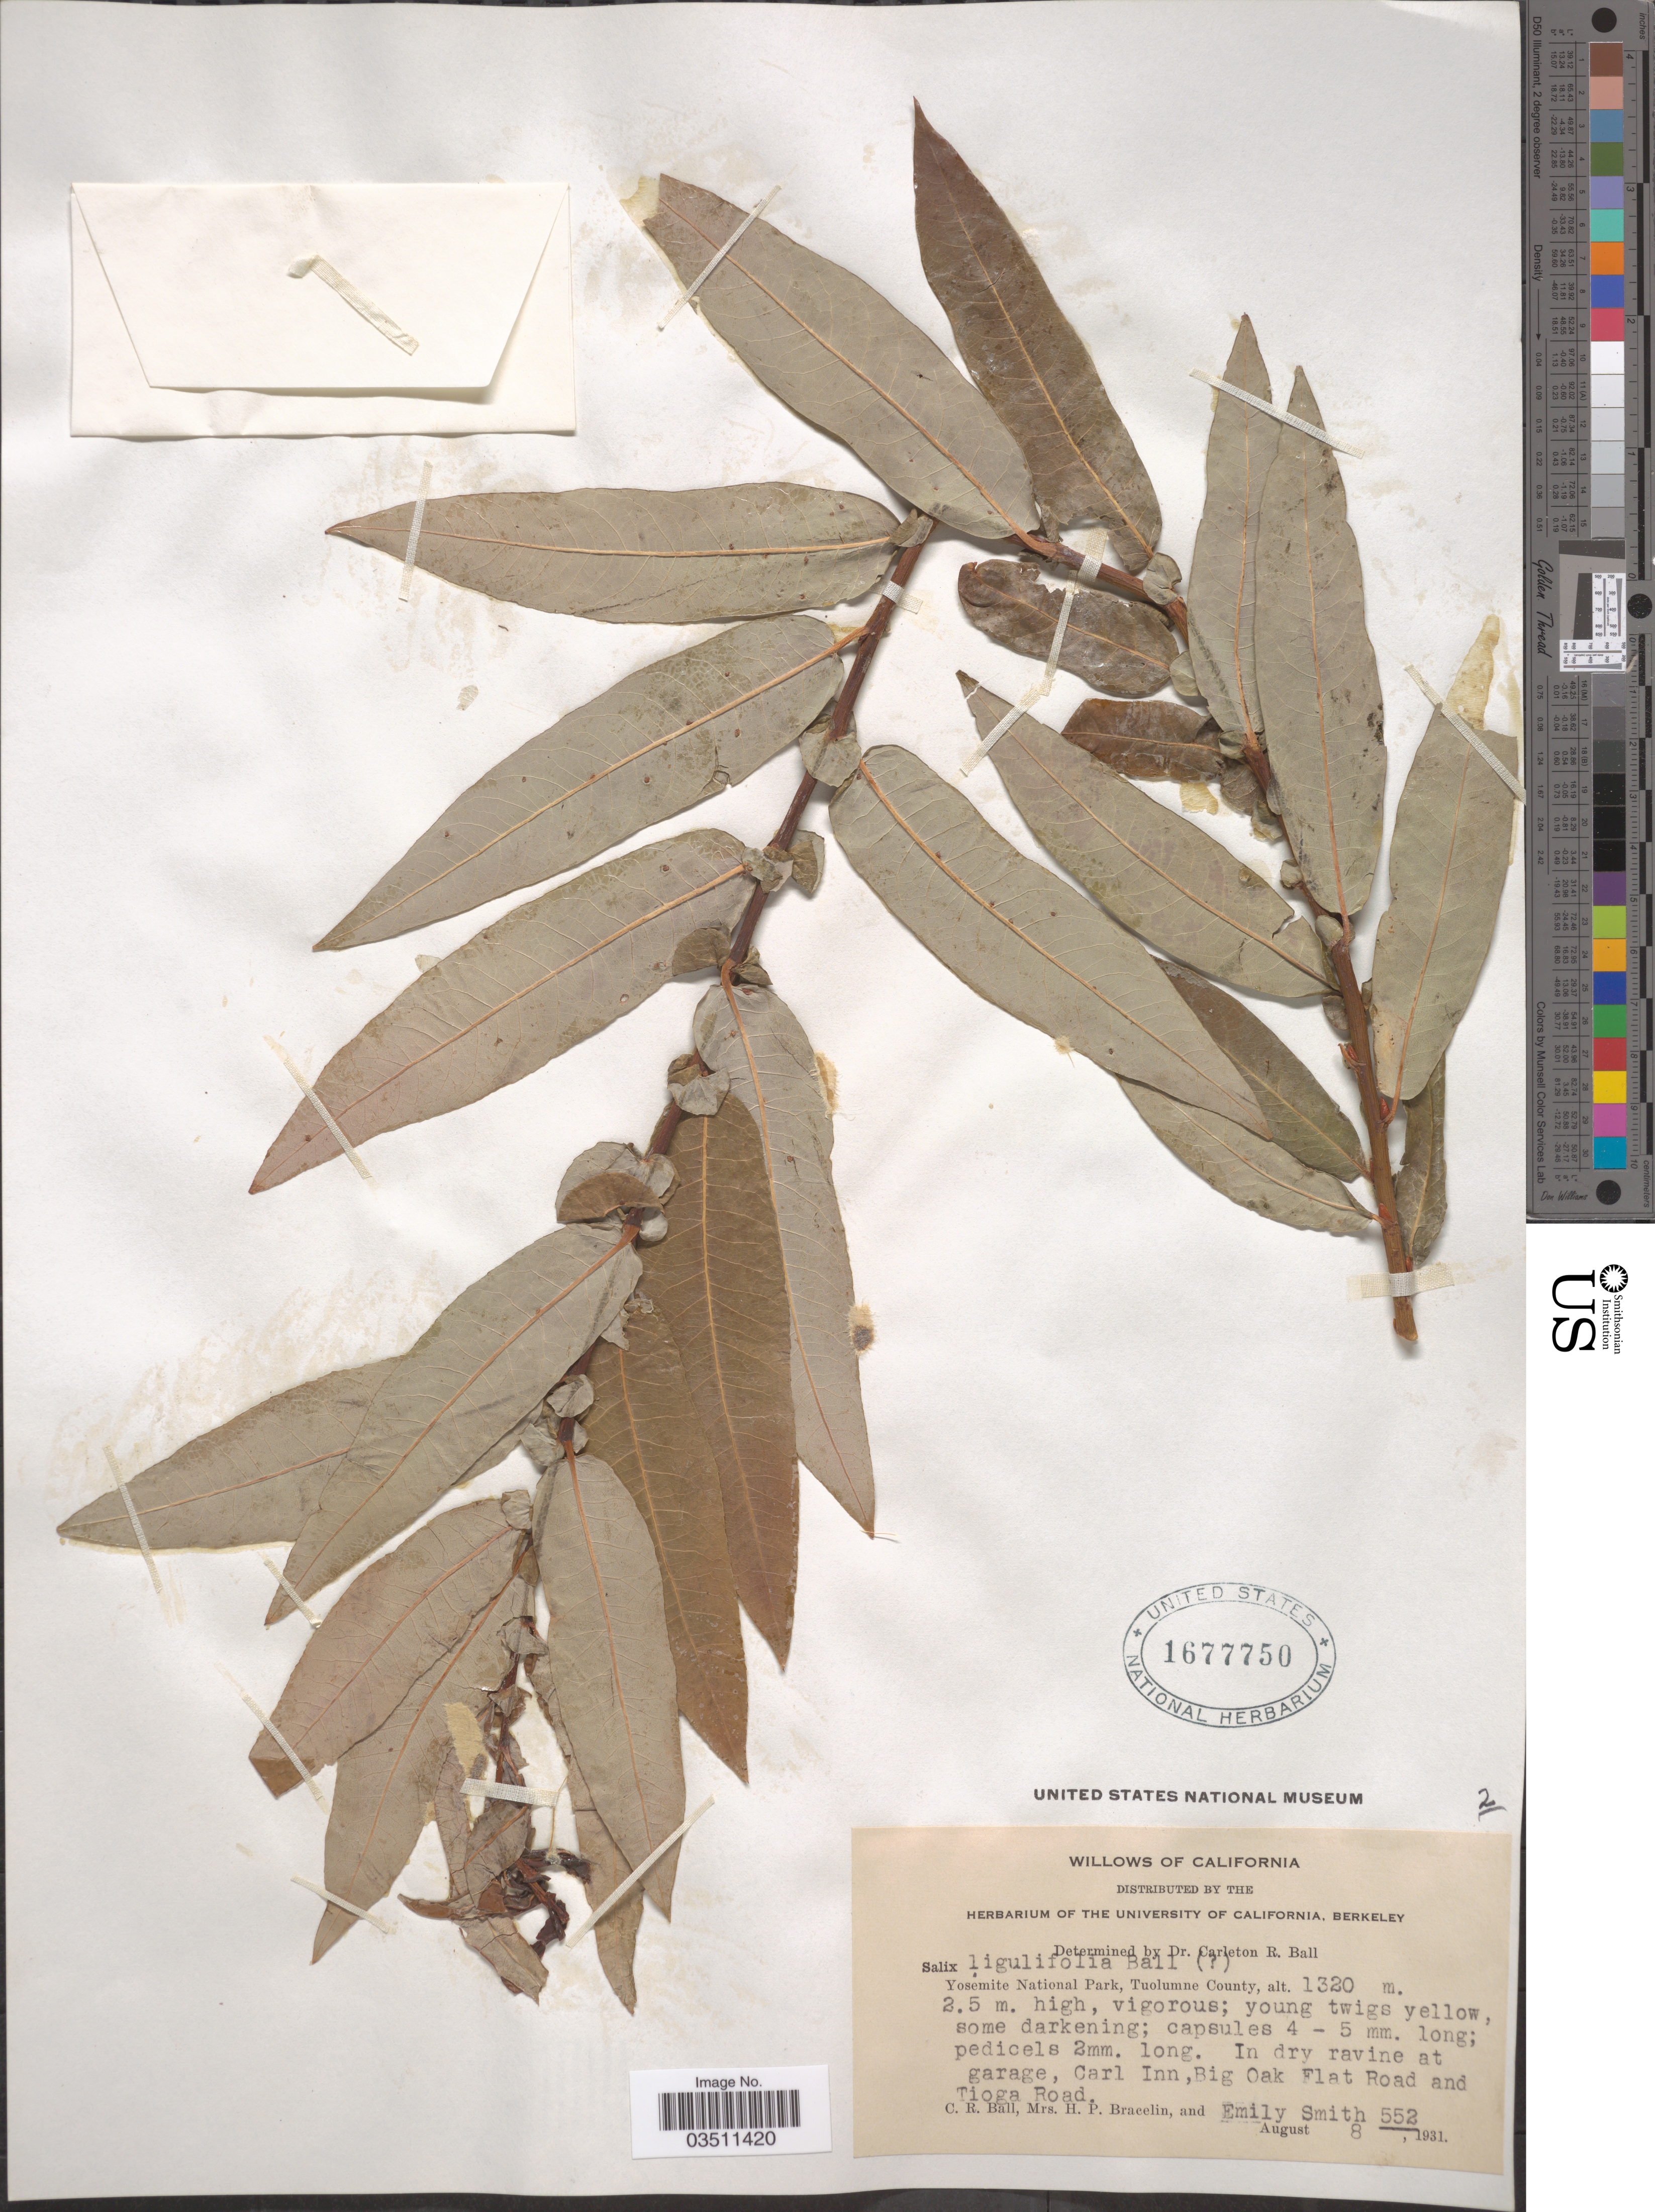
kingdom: Plantae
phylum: Tracheophyta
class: Magnoliopsida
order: Malpighiales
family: Salicaceae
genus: Salix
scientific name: Salix ligulifolia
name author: (C.R. Ball) C.R. Ball ex C.K. Schneid.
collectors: C. R. Ball, H. Bracelin & E. Smith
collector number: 552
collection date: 1931-08-08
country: United States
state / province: California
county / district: Tuolumne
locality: Yosemite National Park, Tuolumne County. In dry ravine at garage, Carl Inn Big Oak Flat Road and Tioga Road.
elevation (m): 1320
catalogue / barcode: US 1677750